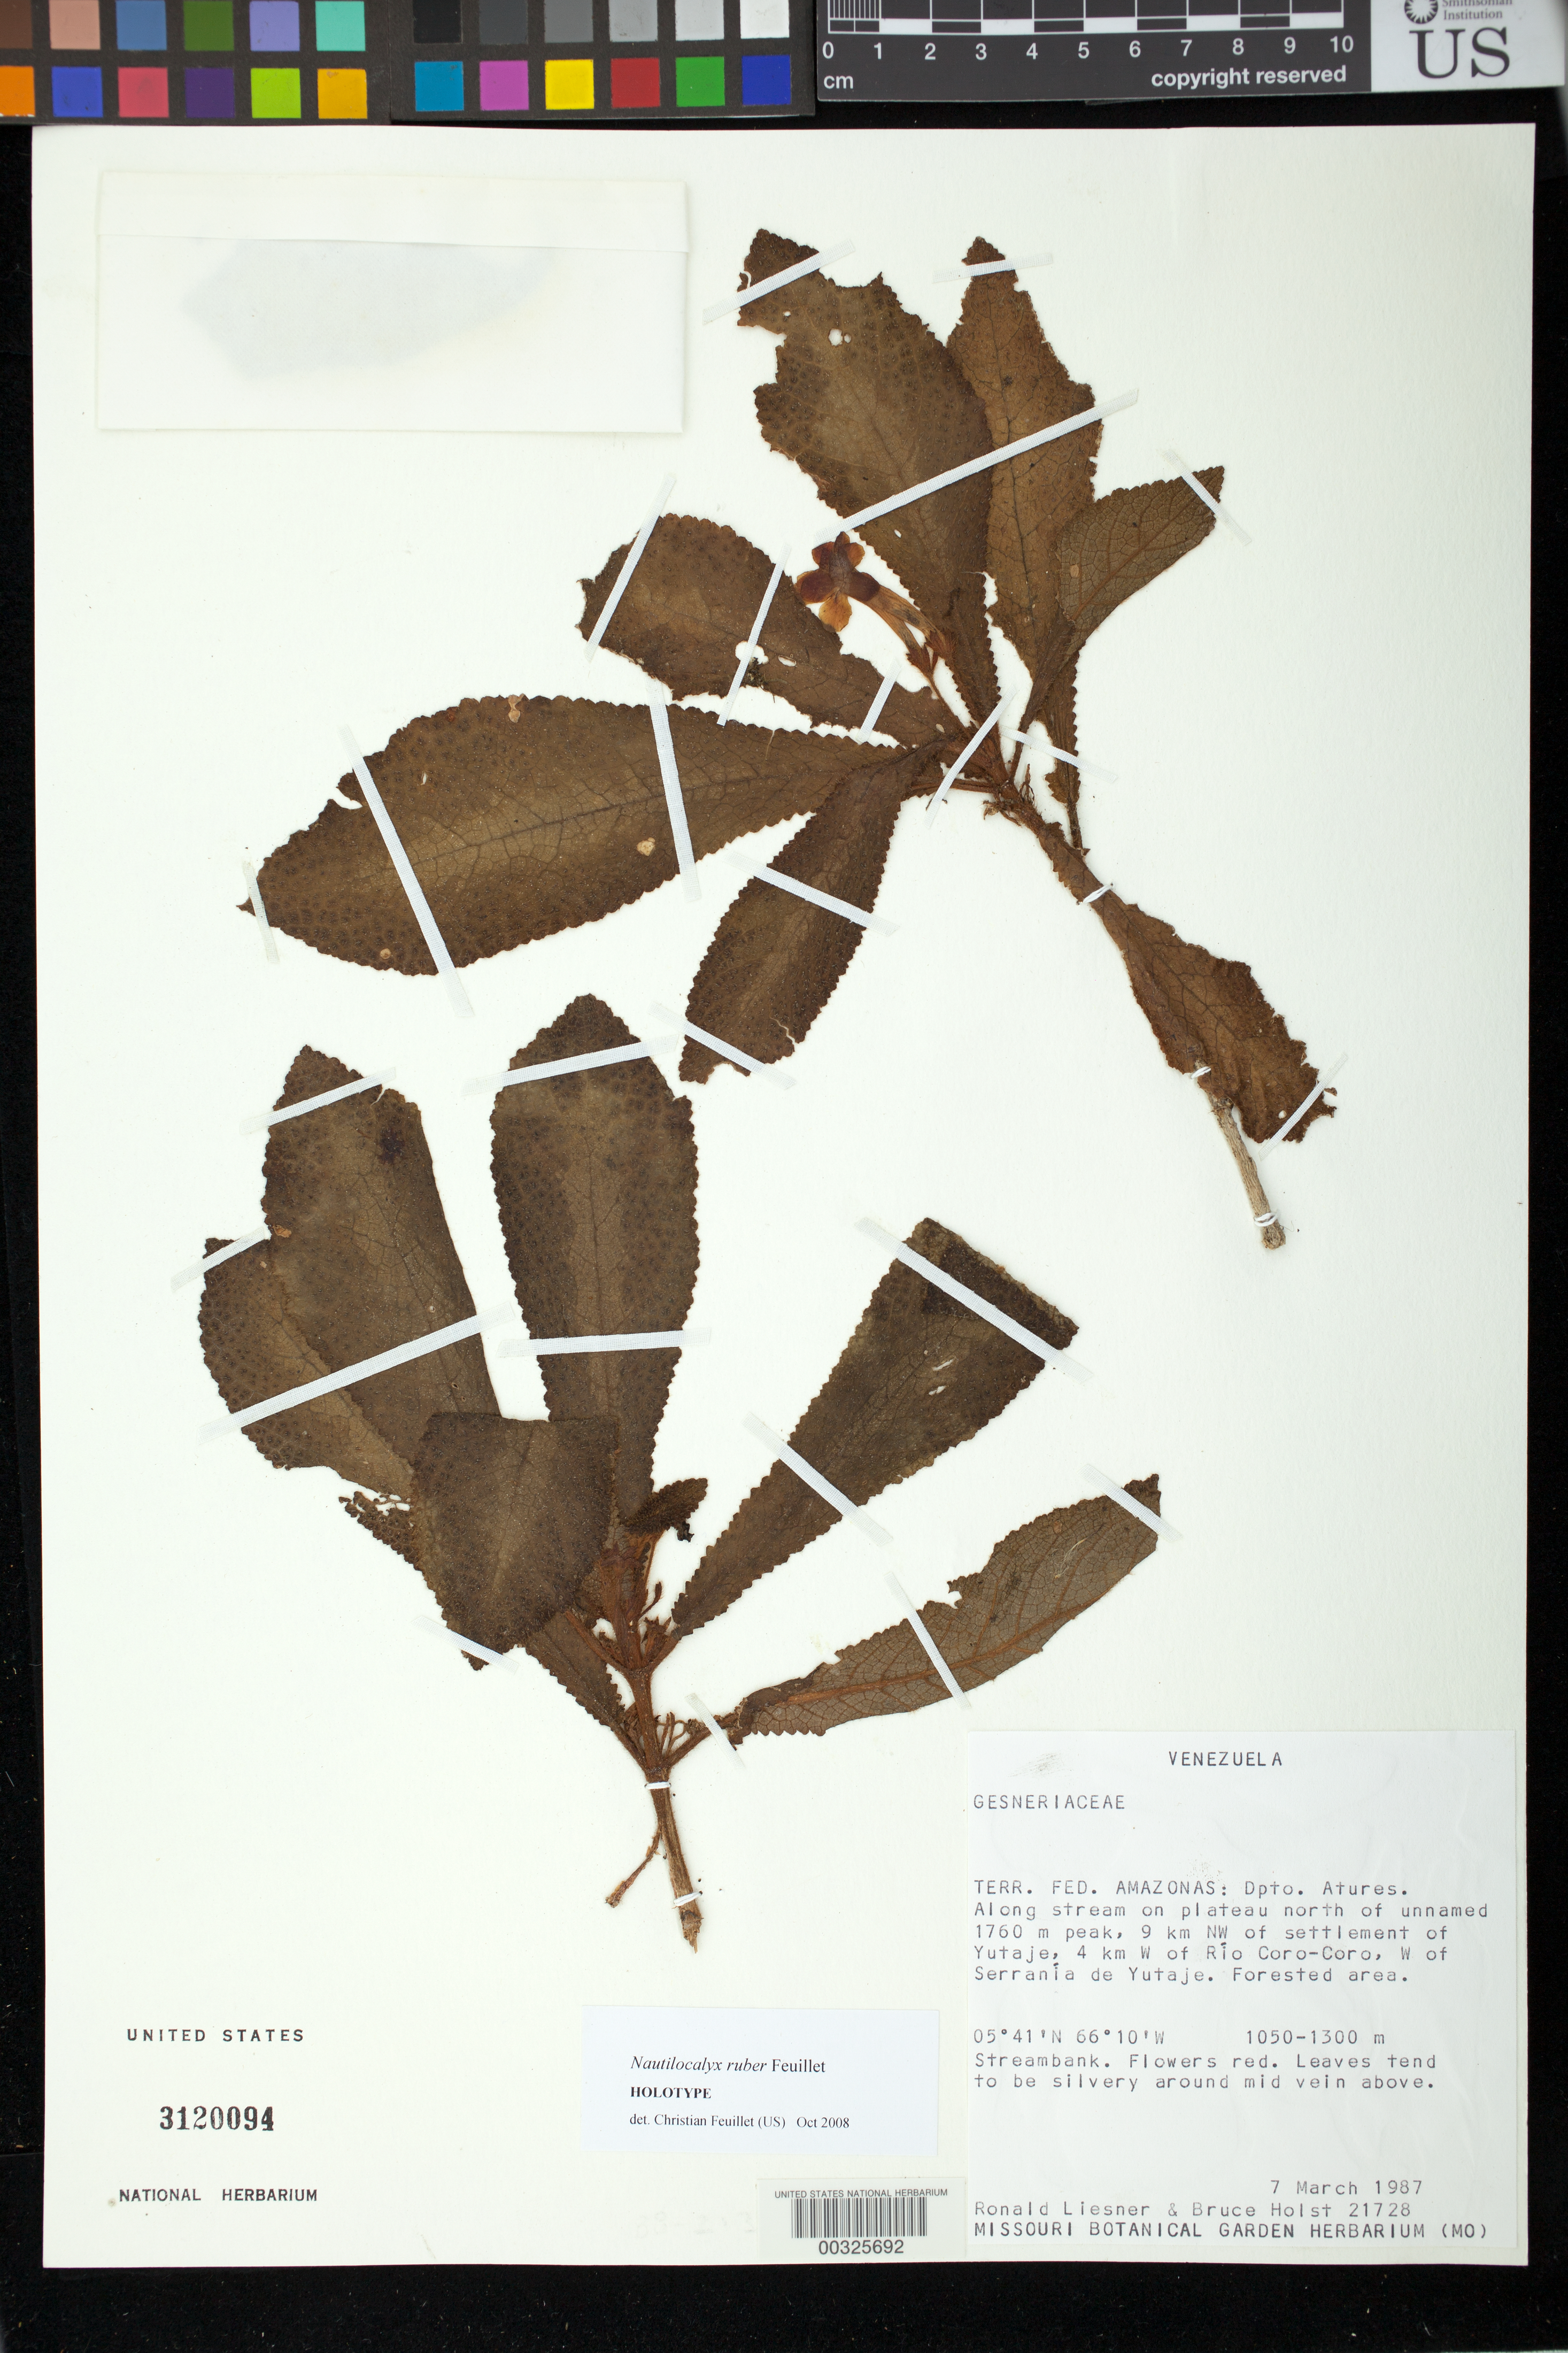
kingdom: Plantae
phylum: Tracheophyta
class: Magnoliopsida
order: Lamiales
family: Gesneriaceae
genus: Nautilocalyx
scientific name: Nautilocalyx ruber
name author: Feuillet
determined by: Feuillet, C.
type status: Holotype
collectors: R. L. Liesner & B. Holst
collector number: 21728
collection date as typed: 07 Mar 1987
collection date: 1987-03-07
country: Venezuela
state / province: Amazonas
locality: Atures Dept., along stream on plateau N of unnamed 1760 m peak, 9 km NW of settlement of Yutaje, 4 km w of Rio Coro-Coro, ...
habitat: Forested area, streambank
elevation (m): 1050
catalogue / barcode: US 3120094